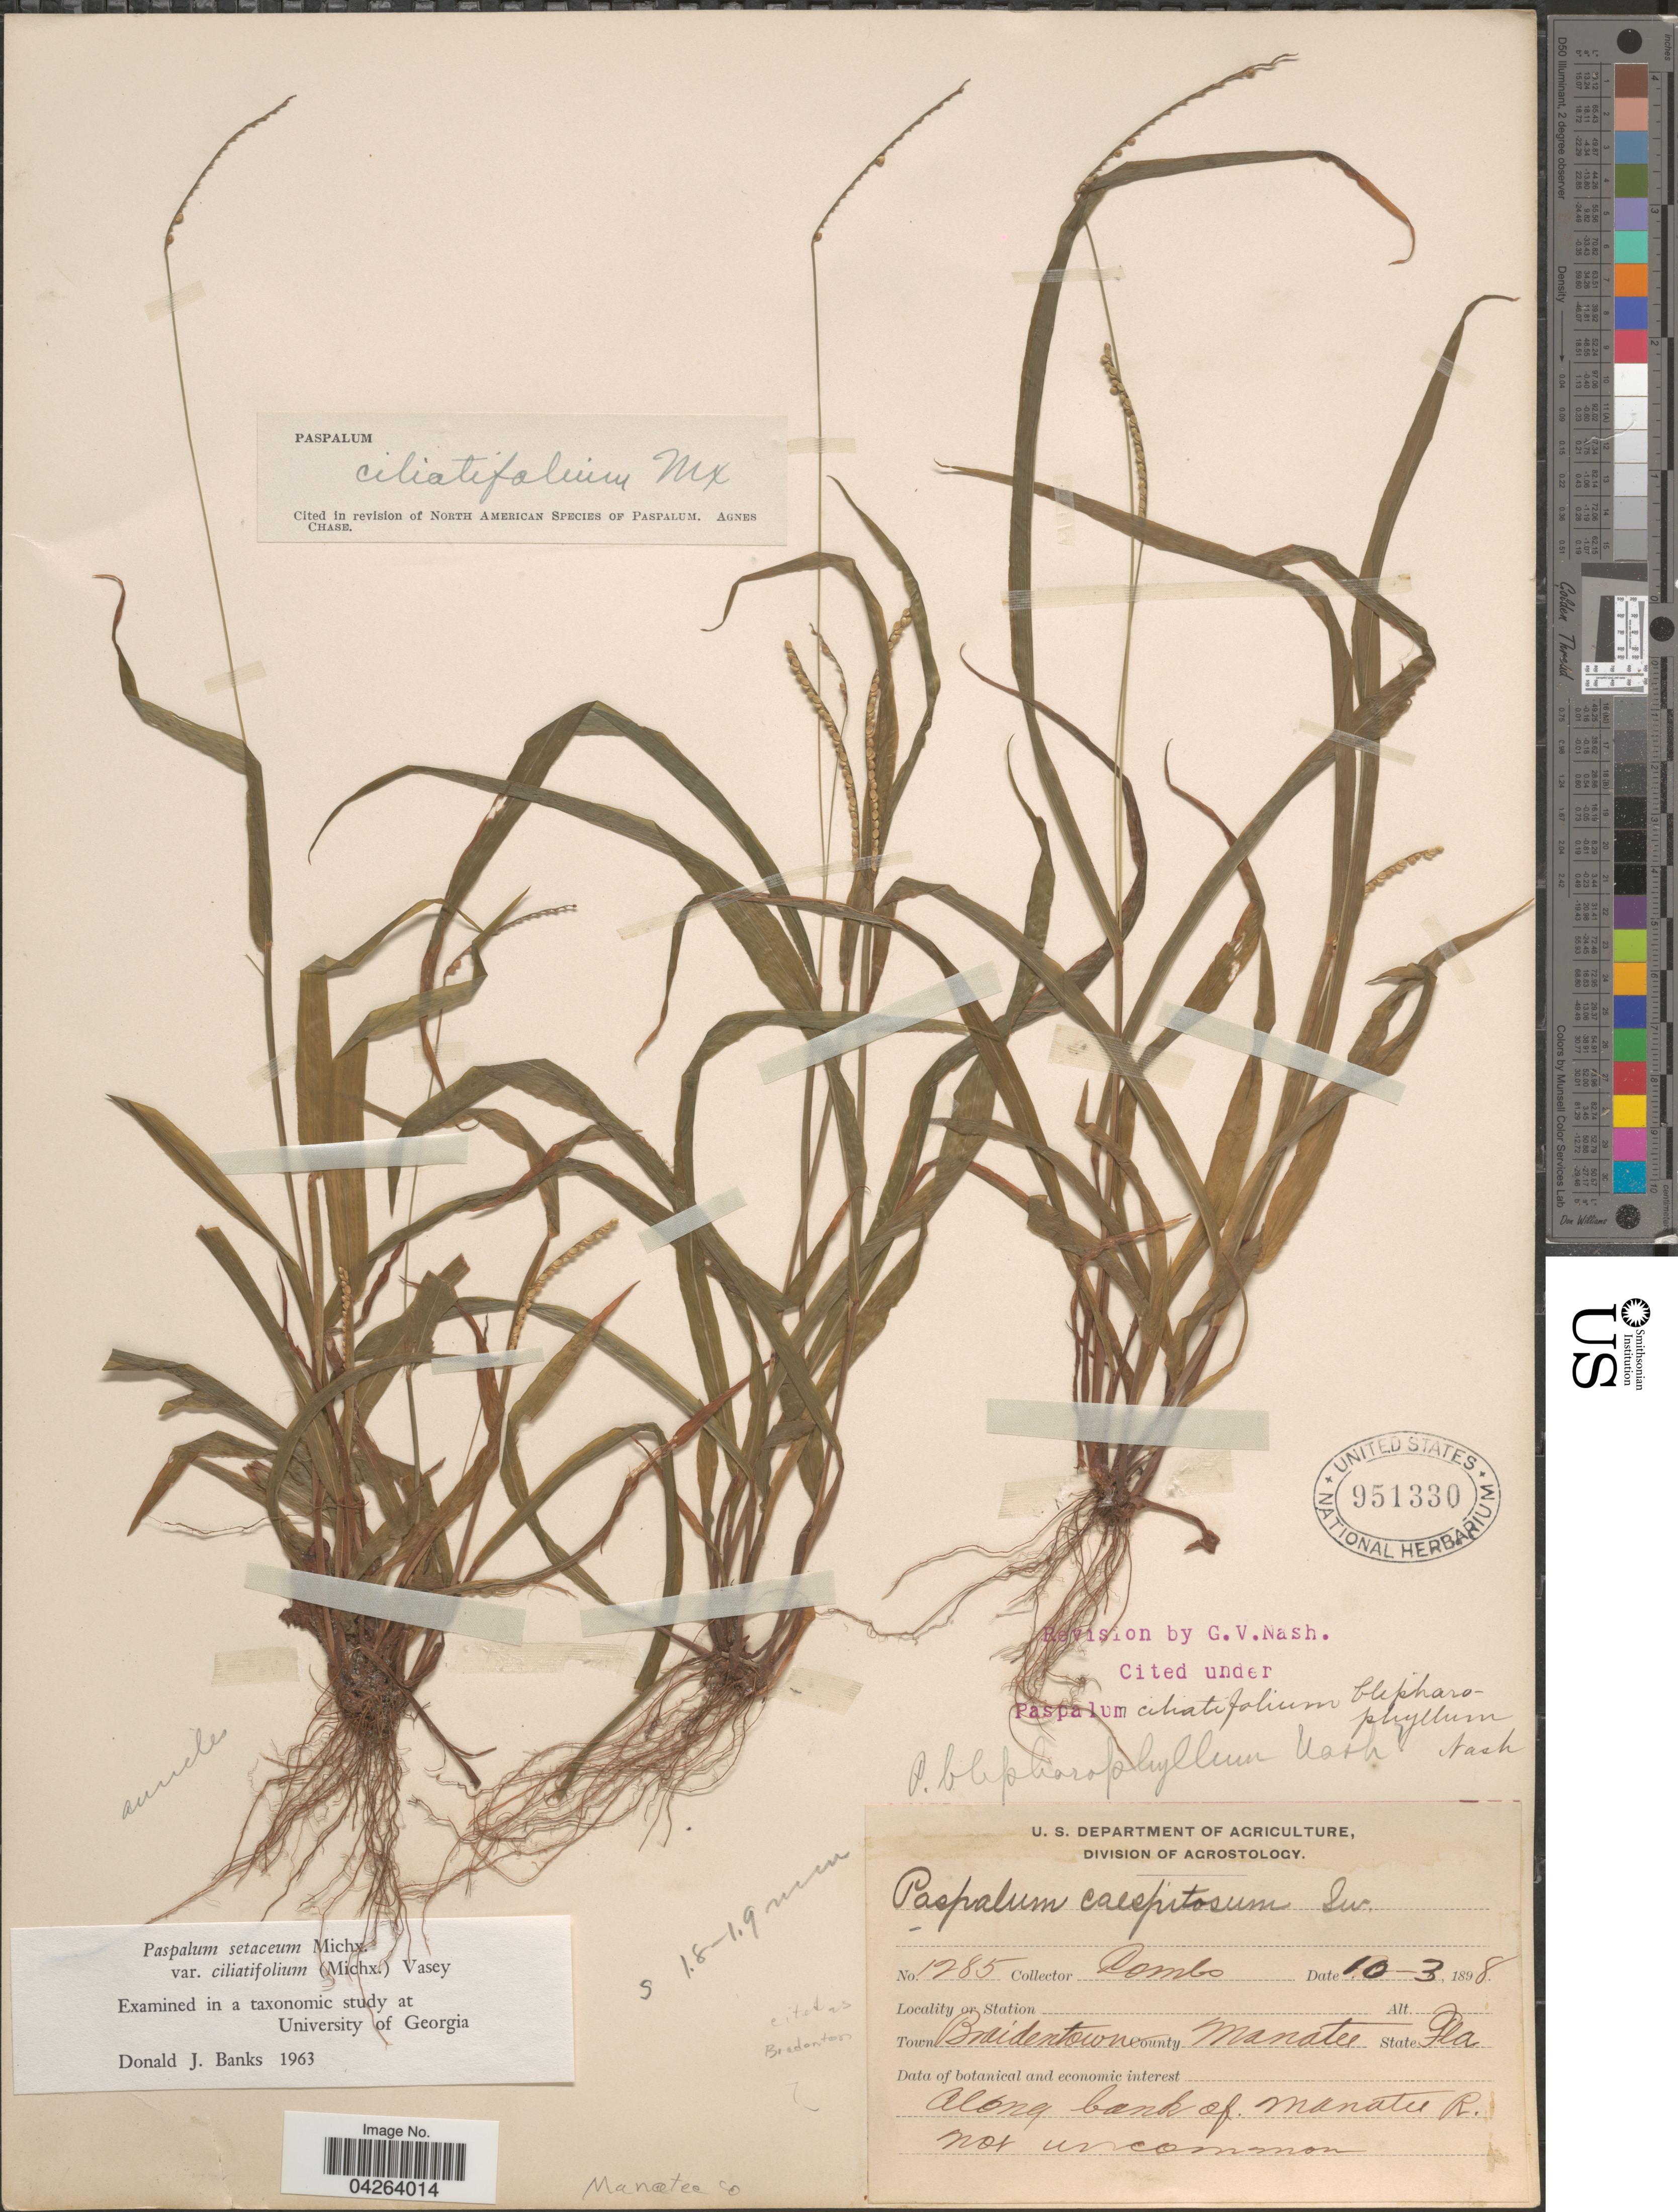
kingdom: Plantae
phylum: Tracheophyta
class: Liliopsida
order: Poales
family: Poaceae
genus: Paspalum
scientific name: Paspalum setaceum var. ciliatifolium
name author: (Michx.) Vasey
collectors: -. Combs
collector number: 1285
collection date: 1898-10-03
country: United States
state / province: Florida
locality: Town Braidentown. County Manatee. Along bank of Manatee R.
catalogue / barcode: US 951330